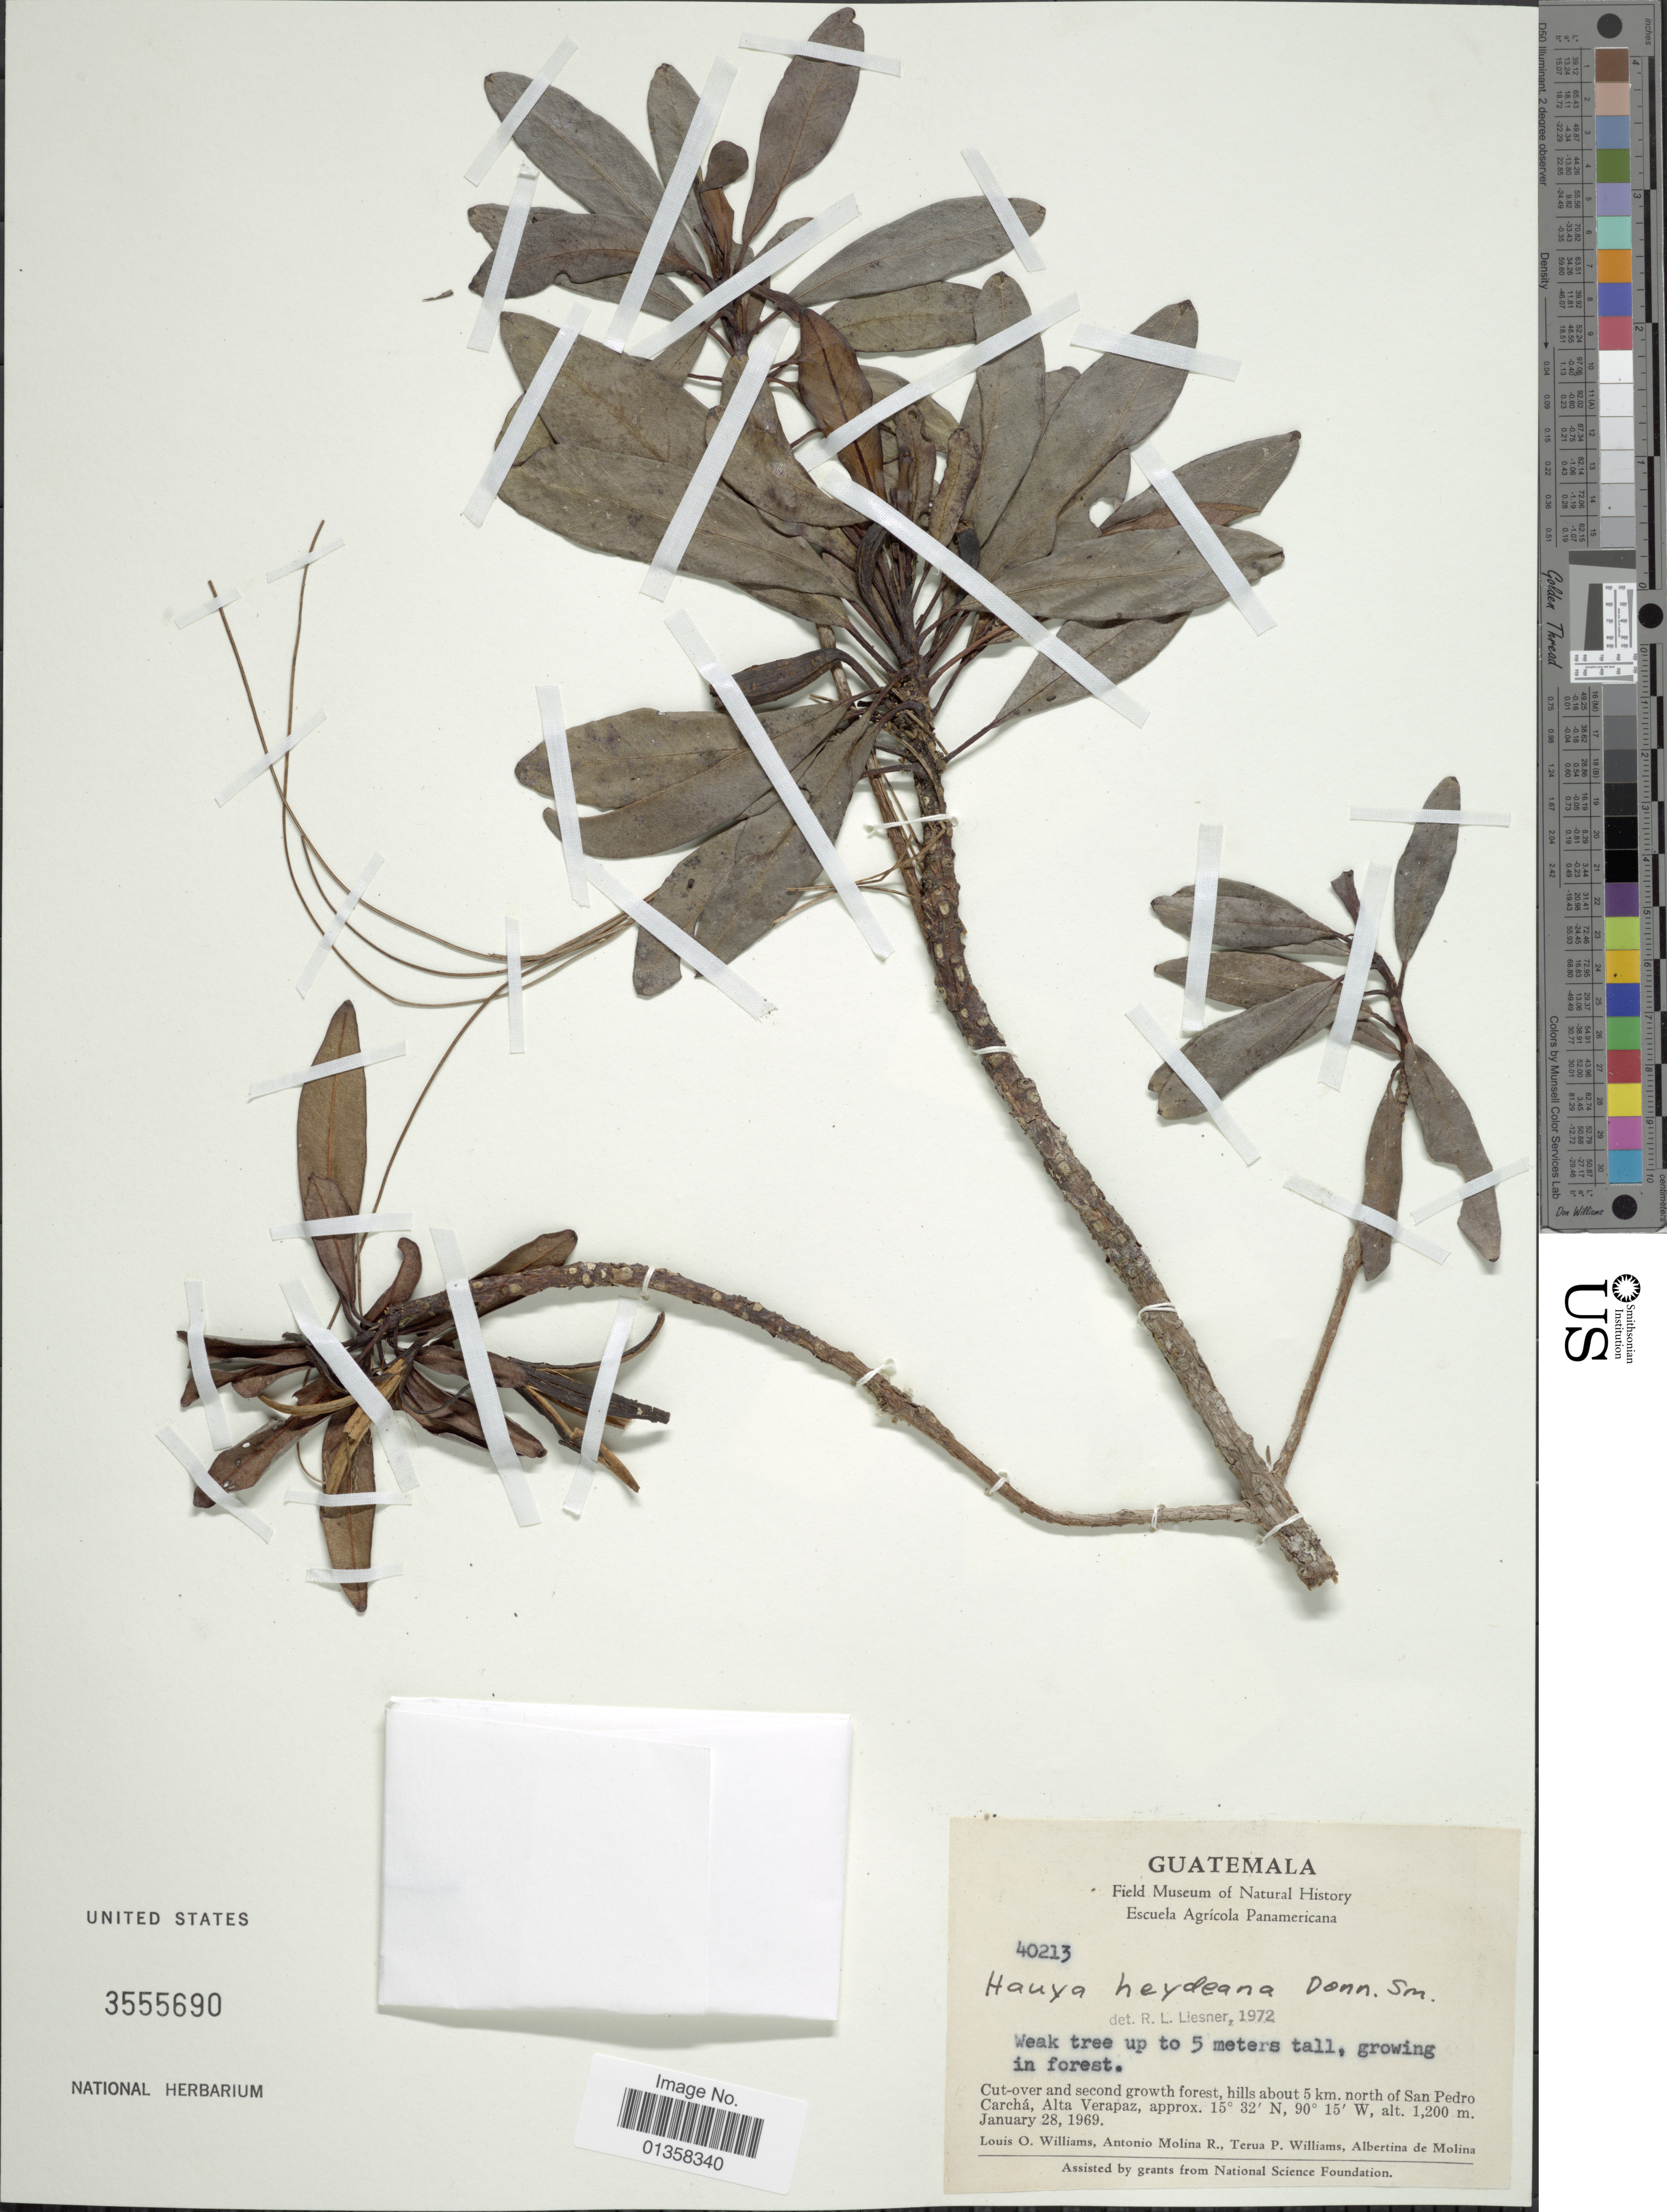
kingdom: Plantae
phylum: Tracheophyta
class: Magnoliopsida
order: Myrtales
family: Onagraceae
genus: Hauya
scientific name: Hauya elegans subsp. barcenae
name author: (Hemsl.) P.H. Raven & Breedlove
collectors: L. O. Williams, A. Molina R., T. P. Williams & A. R. Molina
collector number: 40213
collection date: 1969-01-28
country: Guatemala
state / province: Alta Verapaz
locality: Hills about 5 km. north of San Pedro Carchá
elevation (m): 1200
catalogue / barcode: US 3555690